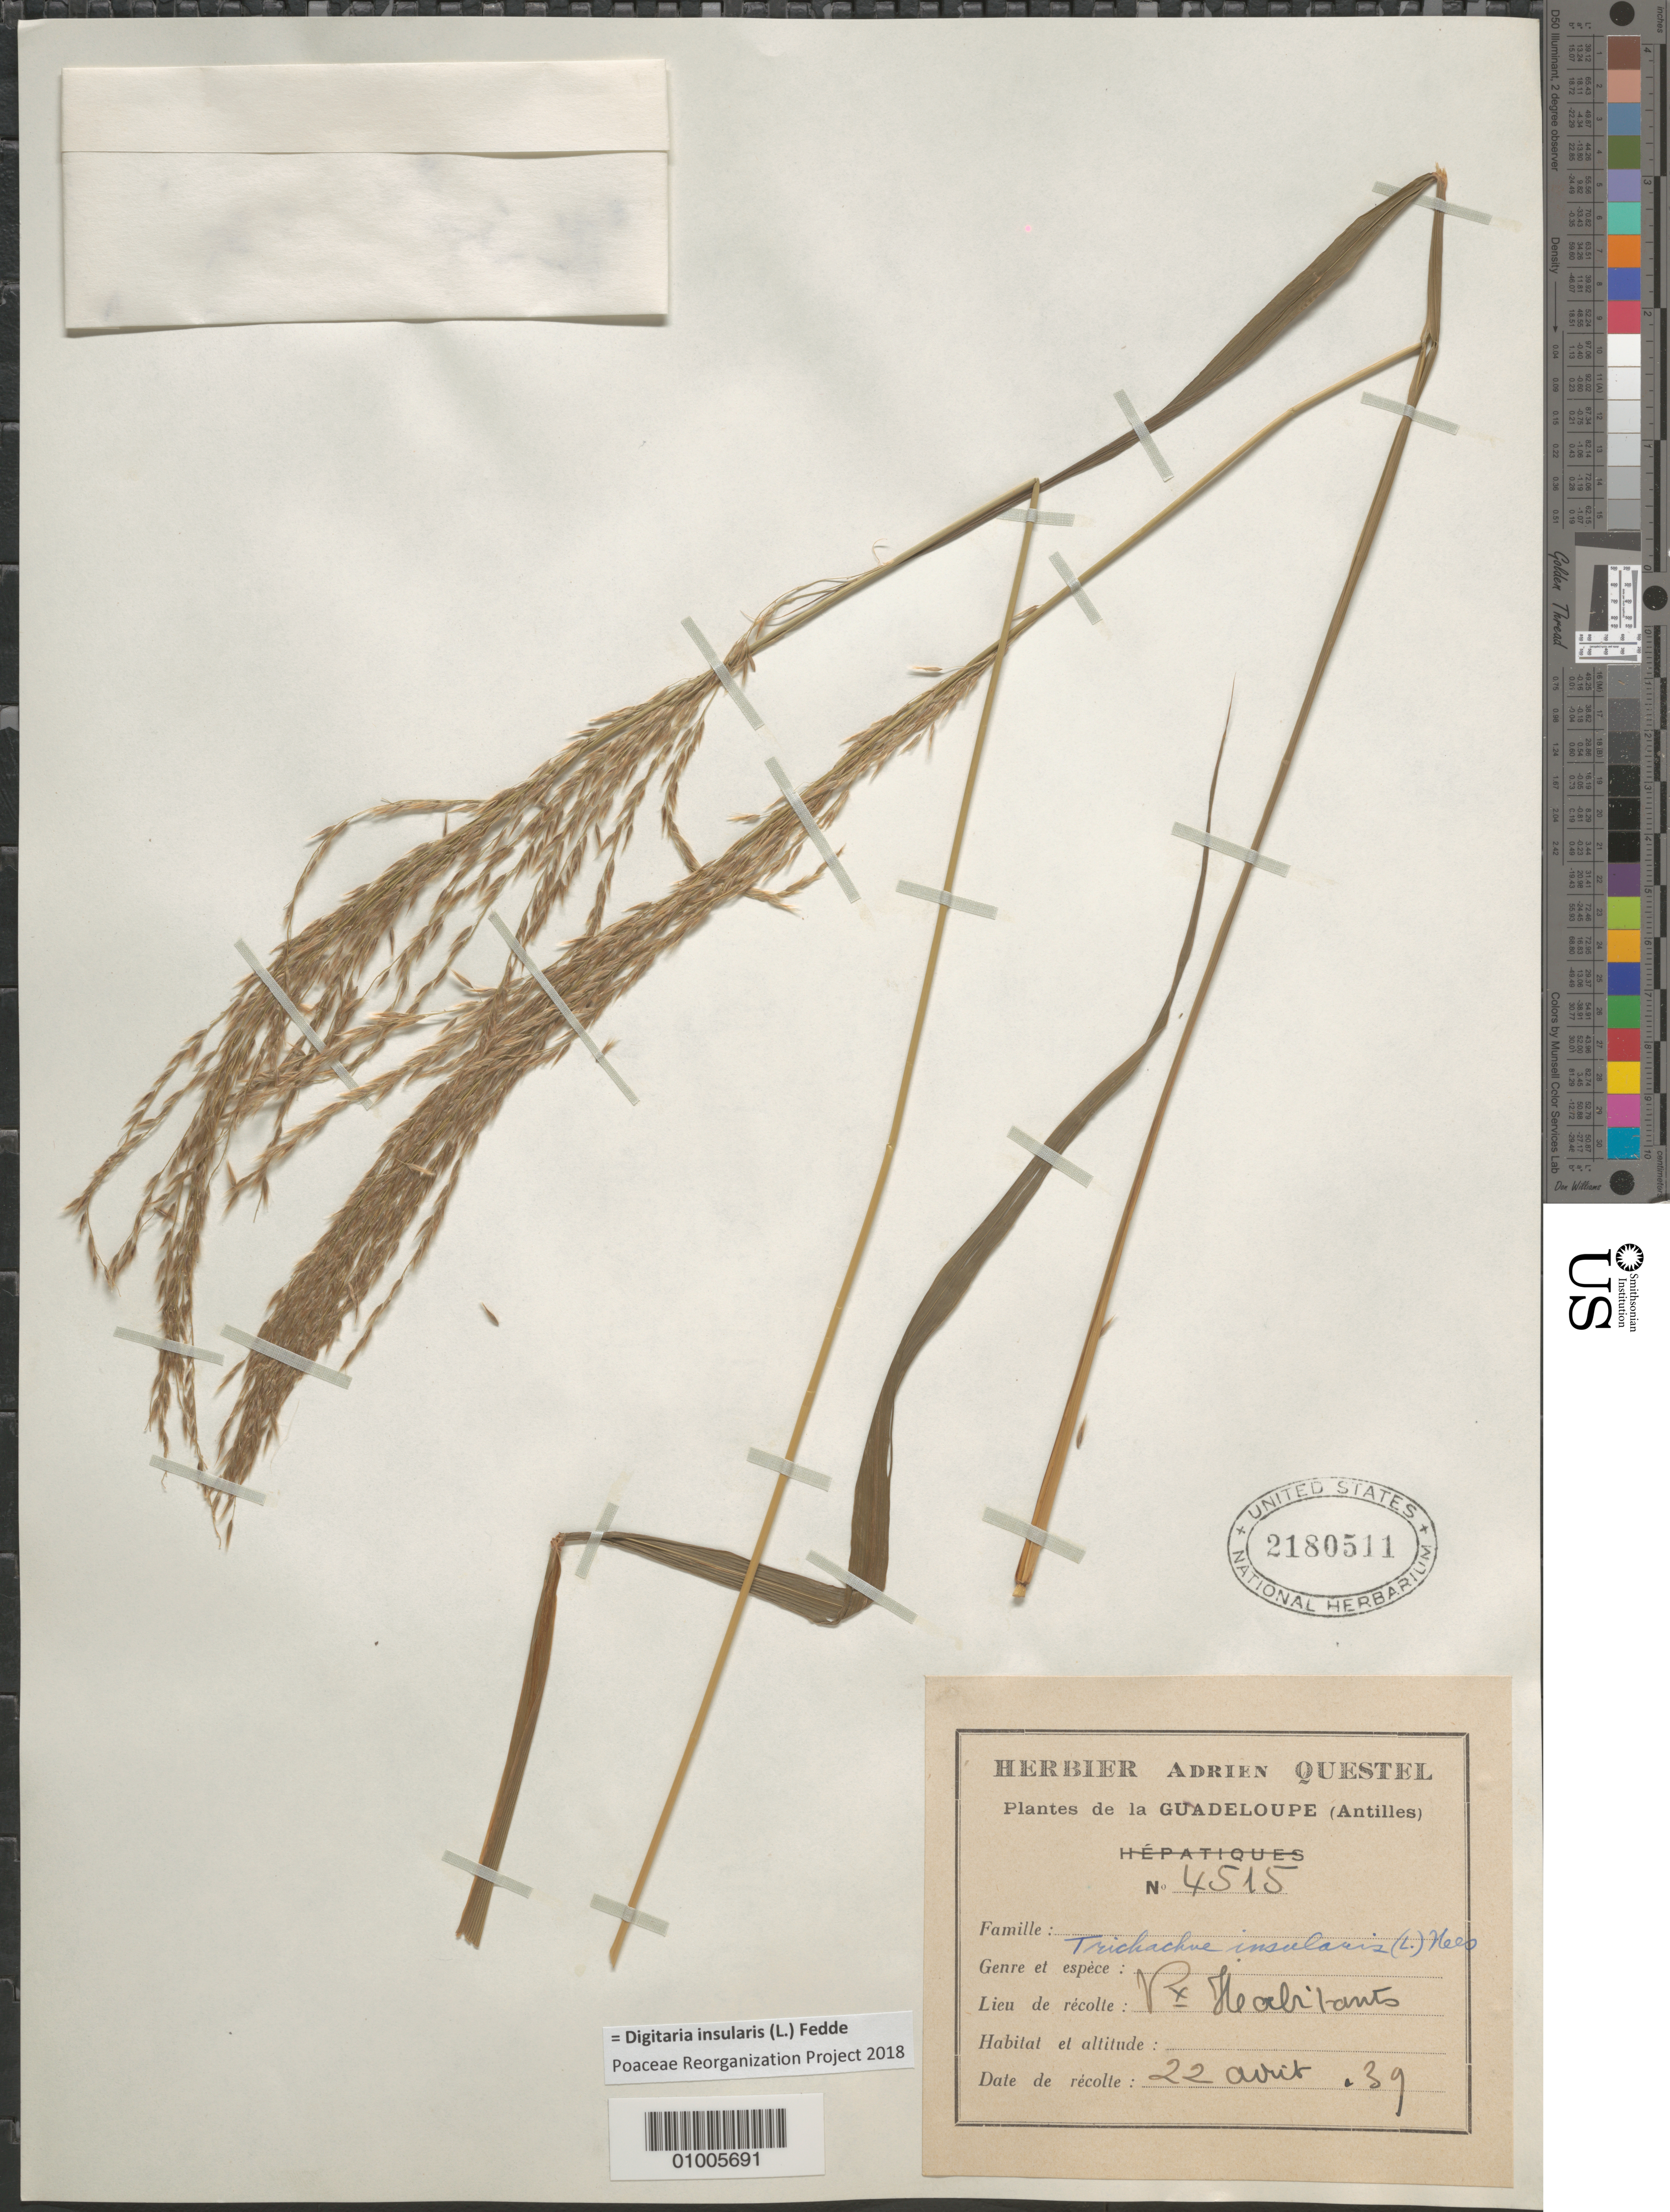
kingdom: Plantae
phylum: Tracheophyta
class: Liliopsida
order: Poales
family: Poaceae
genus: Digitaria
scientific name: Digitaria insularis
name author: (L.) Mez ex Ekman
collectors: A. Questel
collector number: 4515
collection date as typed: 22 Apr 1939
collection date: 1939-04-22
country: Guadeloupe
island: Basse Terre [Guadeloupe]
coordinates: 0 N, 0 E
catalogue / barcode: US 2180511